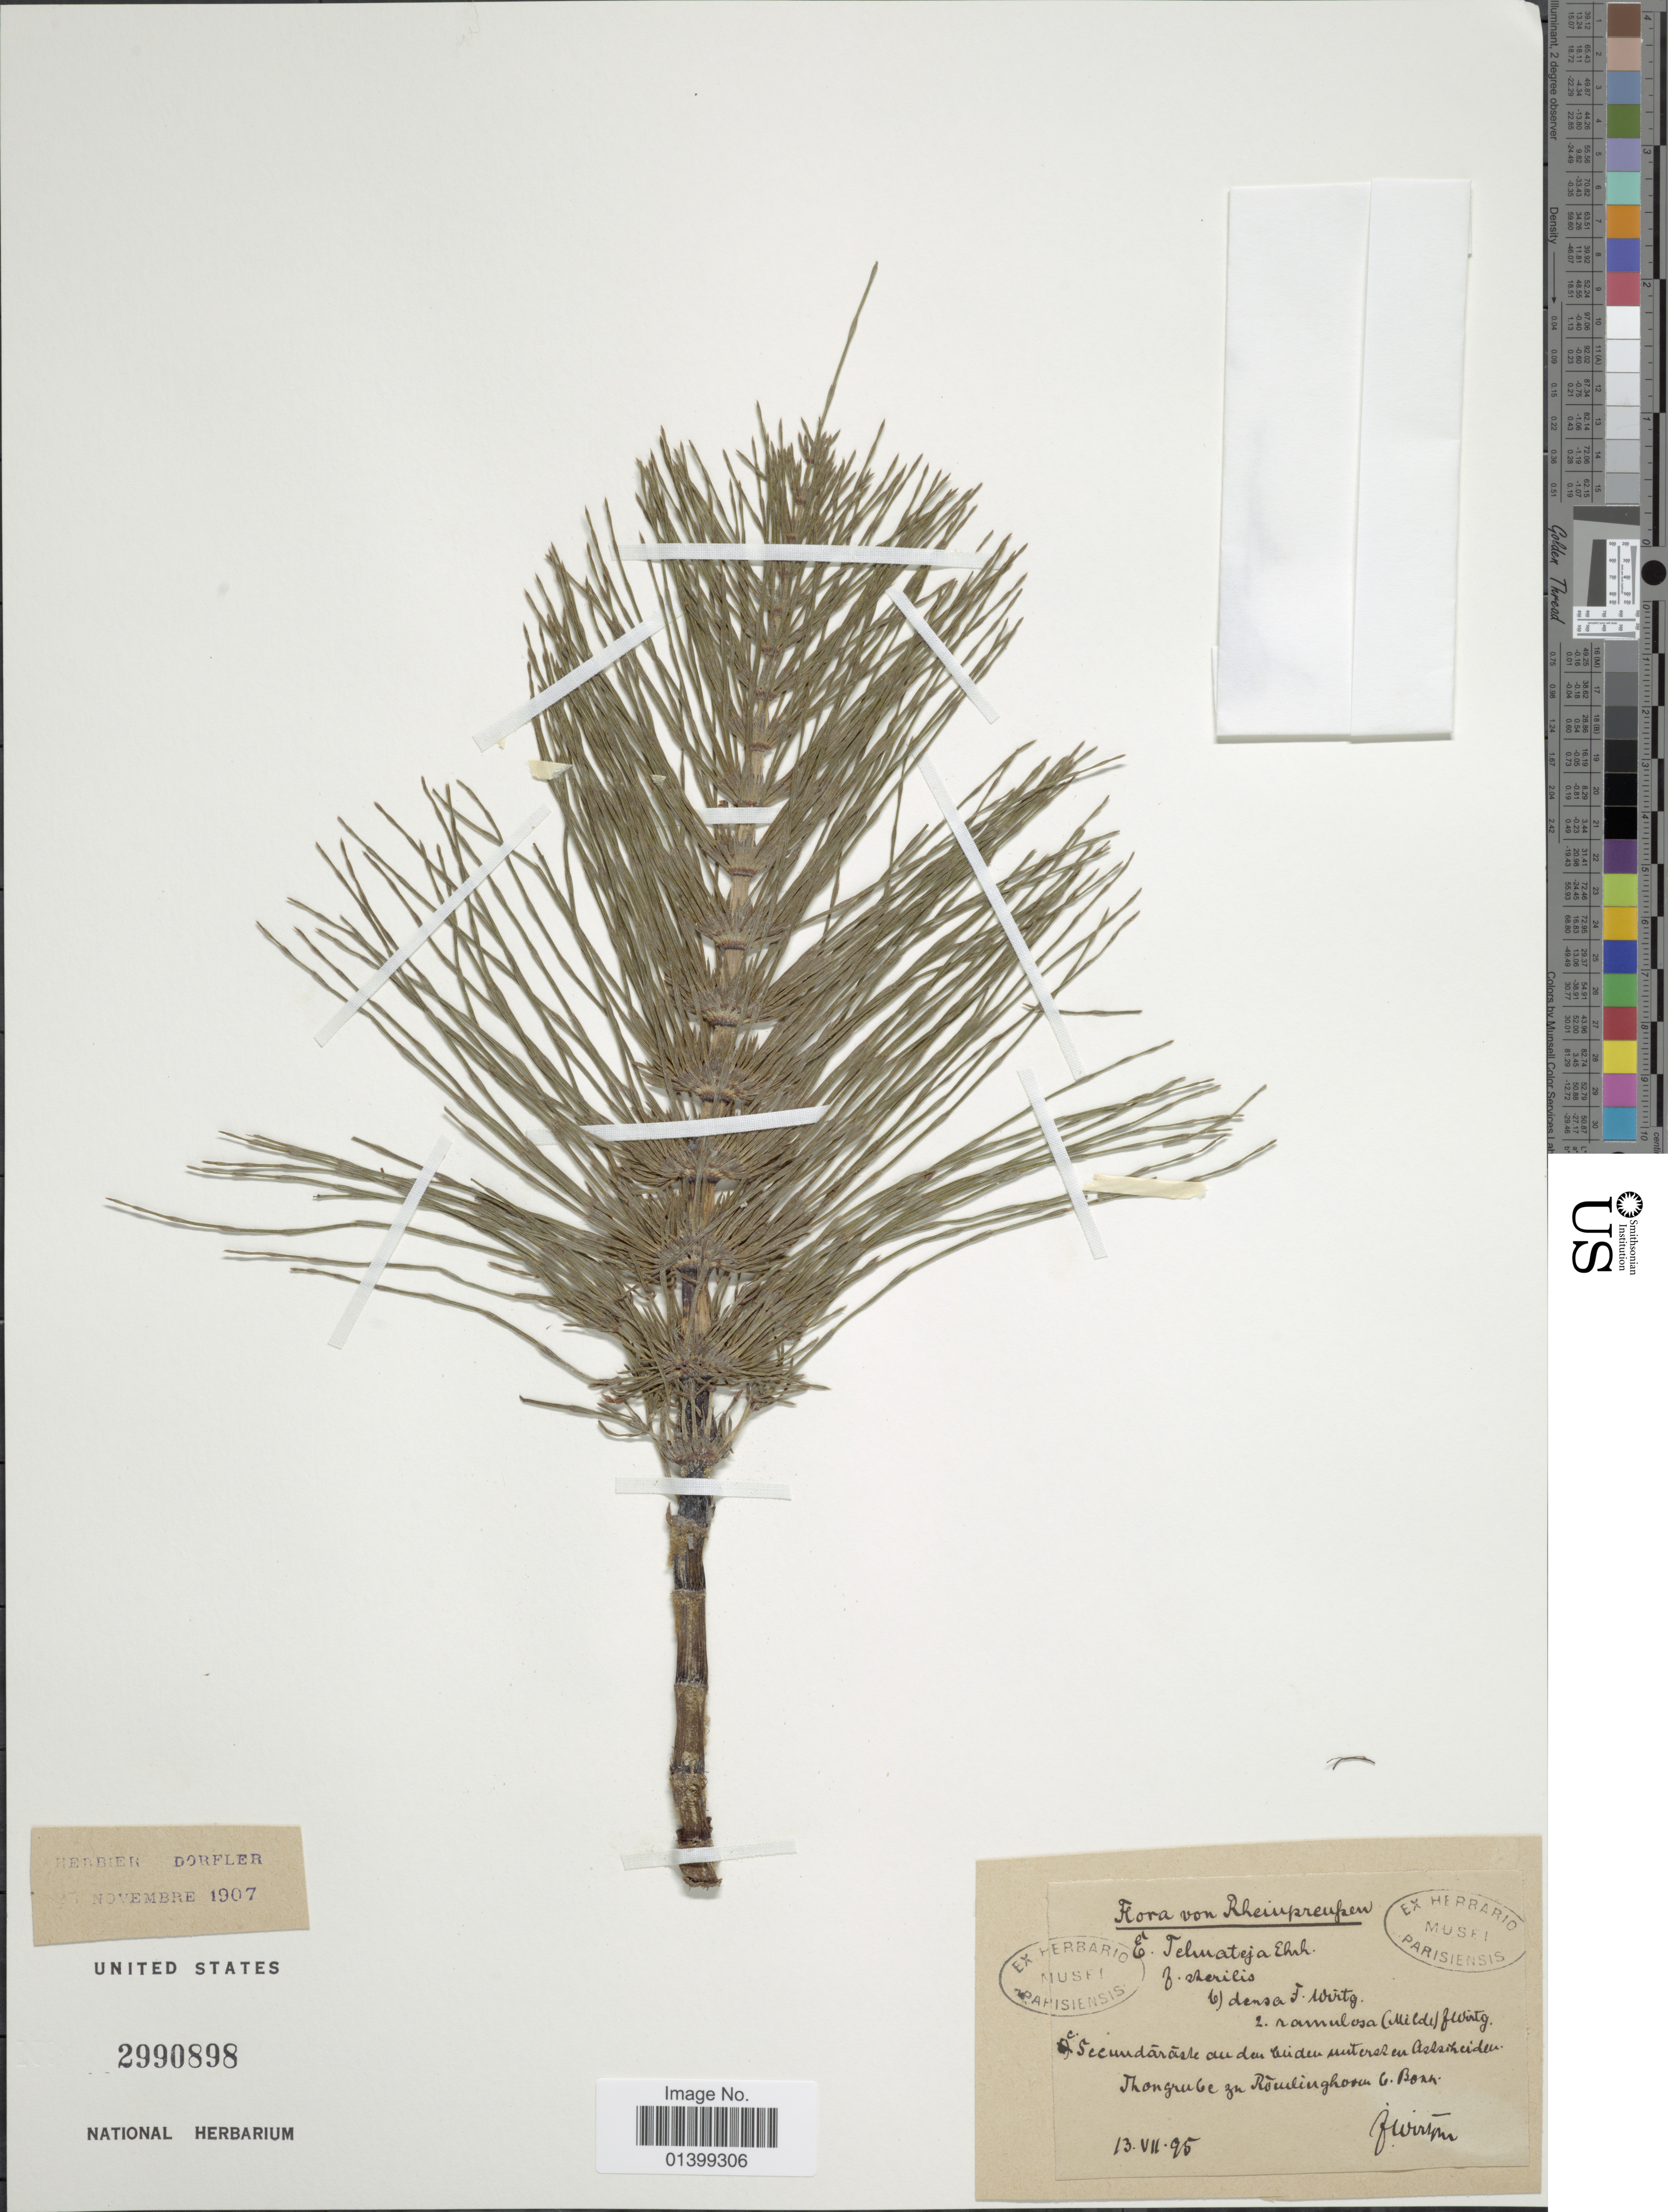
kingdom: Plantae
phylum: Tracheophyta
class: Polypodiopsida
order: Equisetales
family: Equisetaceae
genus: Equisetum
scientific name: Equisetum telmateia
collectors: F. Wirtgen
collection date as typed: Transcribed d/m/y: 13/7/95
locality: Flora von Rheinpreussen. Secundaraste au den beiden unterss en Aslsiheiden Thongrube zu Romlinghosen b. Bonn [interpreted]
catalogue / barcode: US 2990898